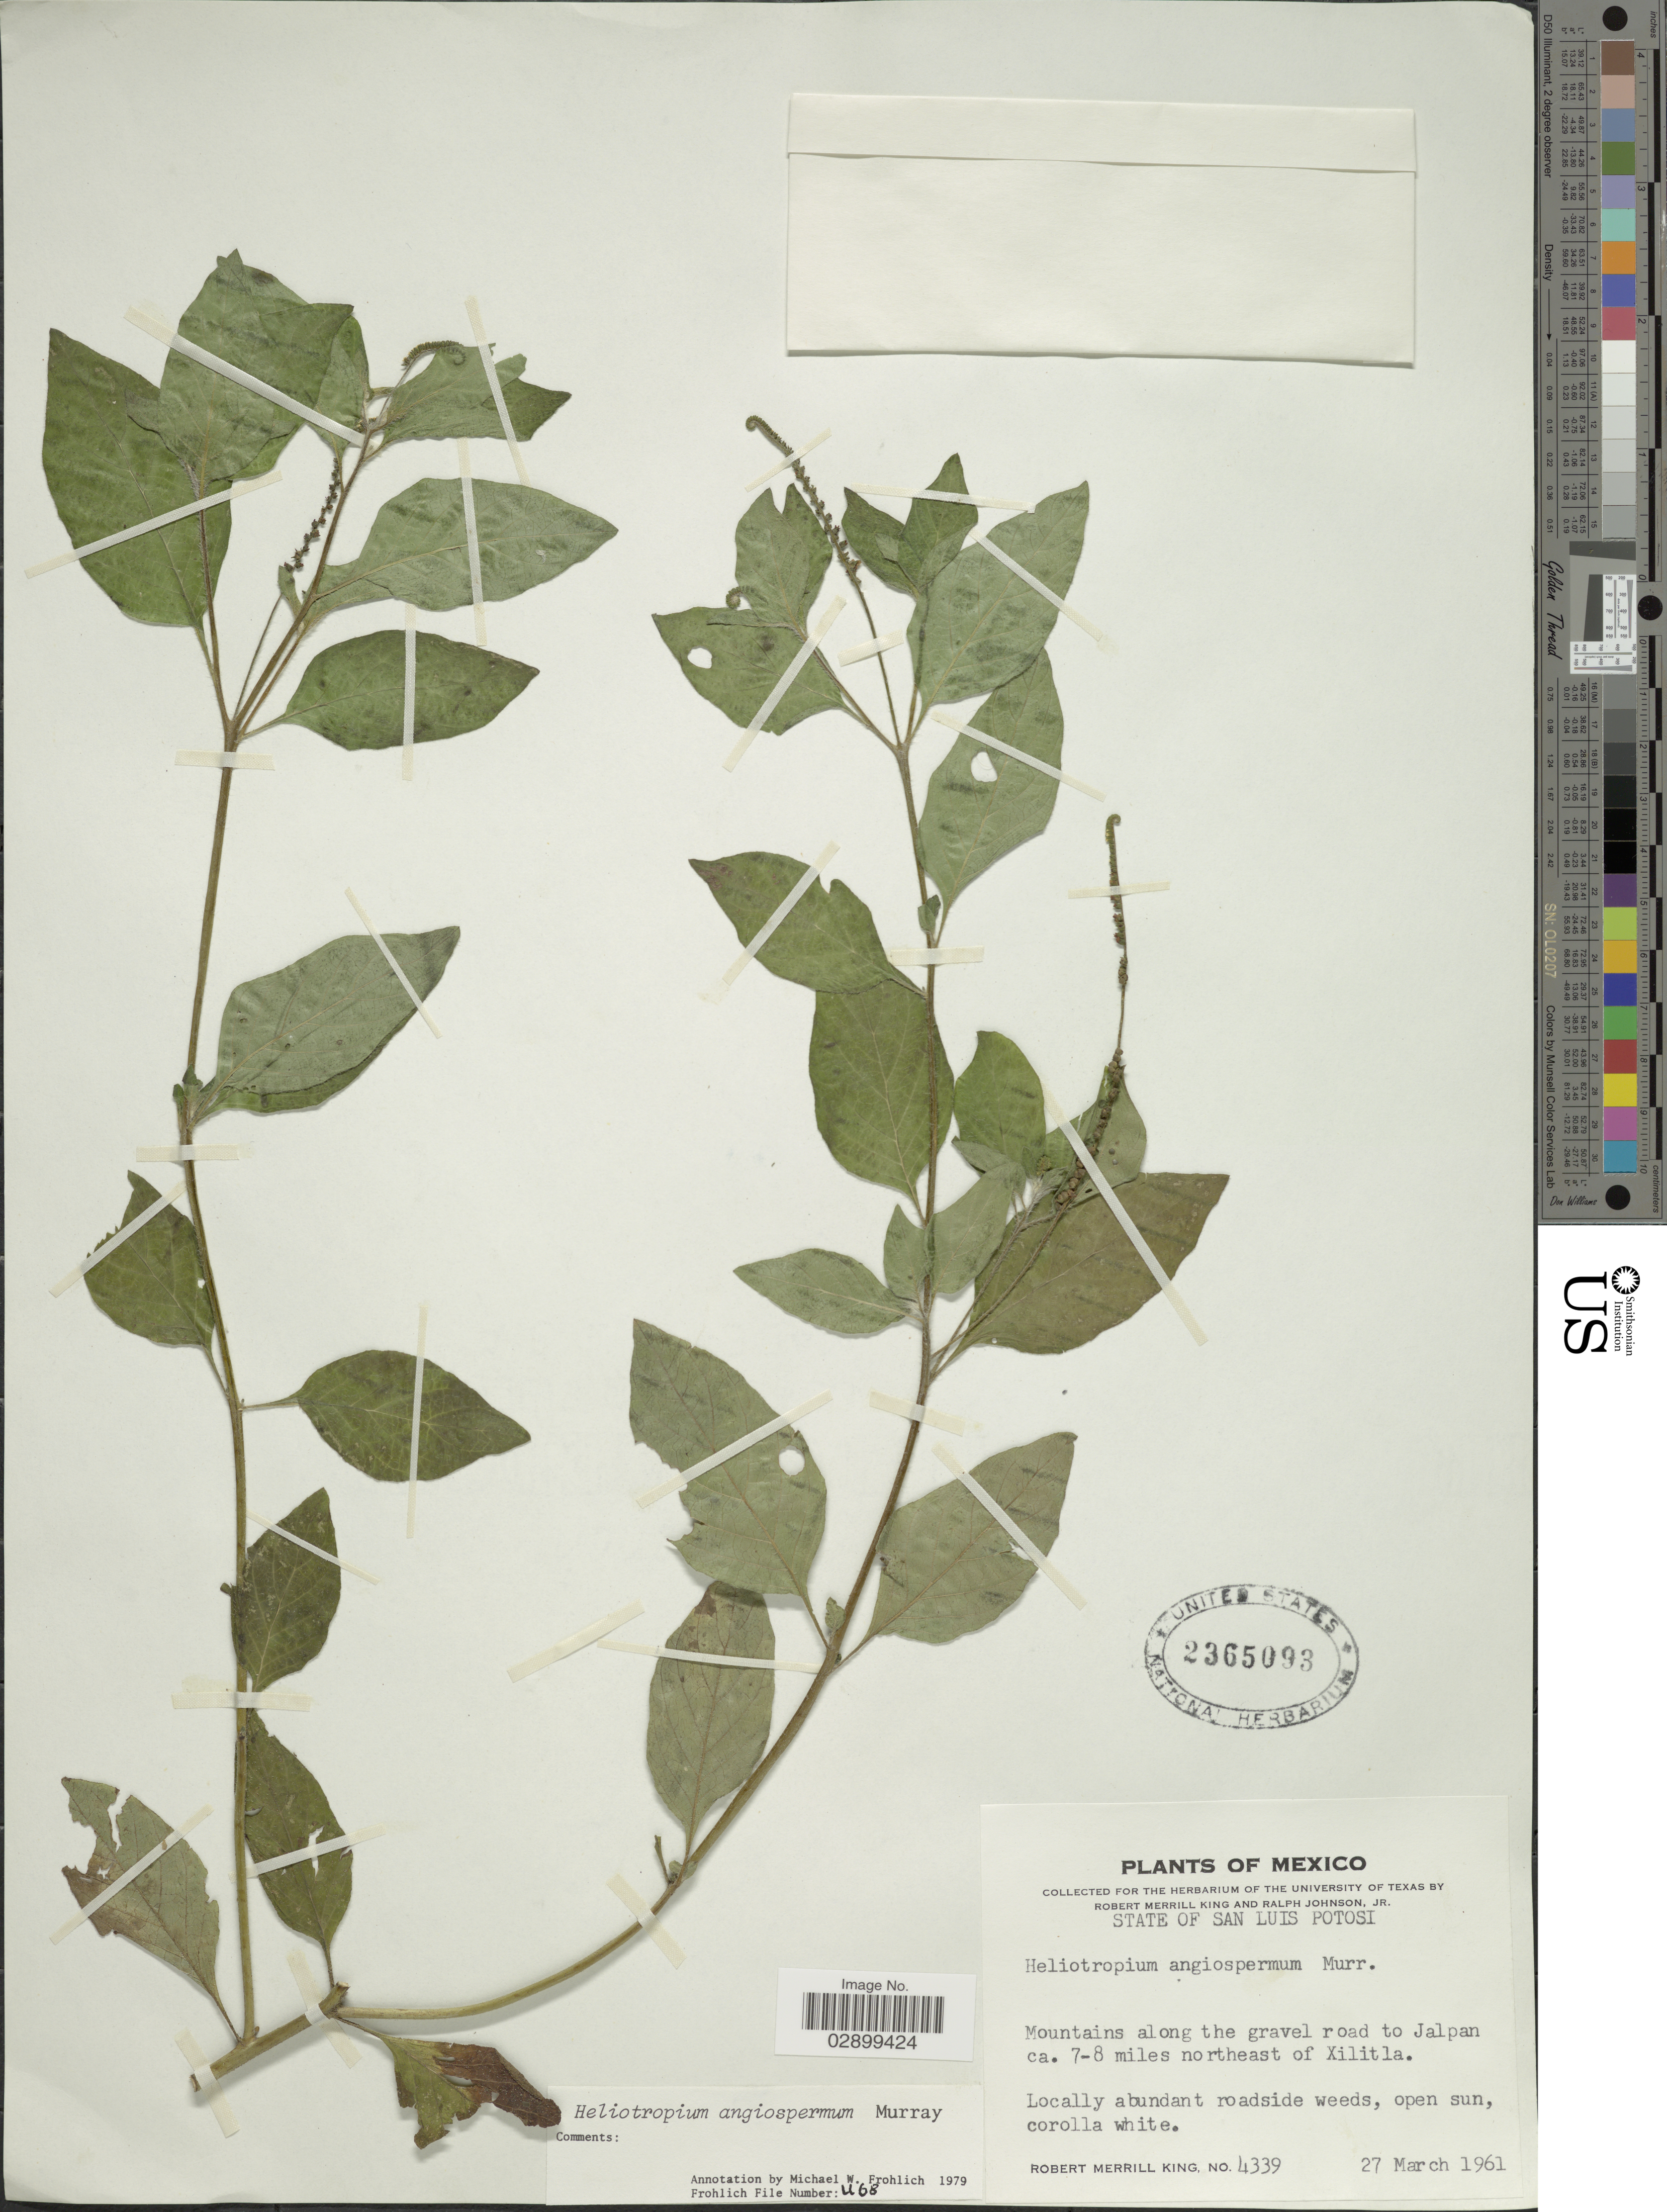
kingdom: Plantae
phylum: Tracheophyta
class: Magnoliopsida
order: Boraginales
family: Heliotropiaceae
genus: Heliotropium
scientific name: Heliotropium angiospermum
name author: Murray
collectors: R. M. King & R. Johnson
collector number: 4339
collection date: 1961-03-27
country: Mexico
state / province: San Luis Potosí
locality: State of San Luis Potosi. Mountains along the gravel road to Jalpan ca. 7-8 miles northeast of Xilitla.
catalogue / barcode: US 2365093